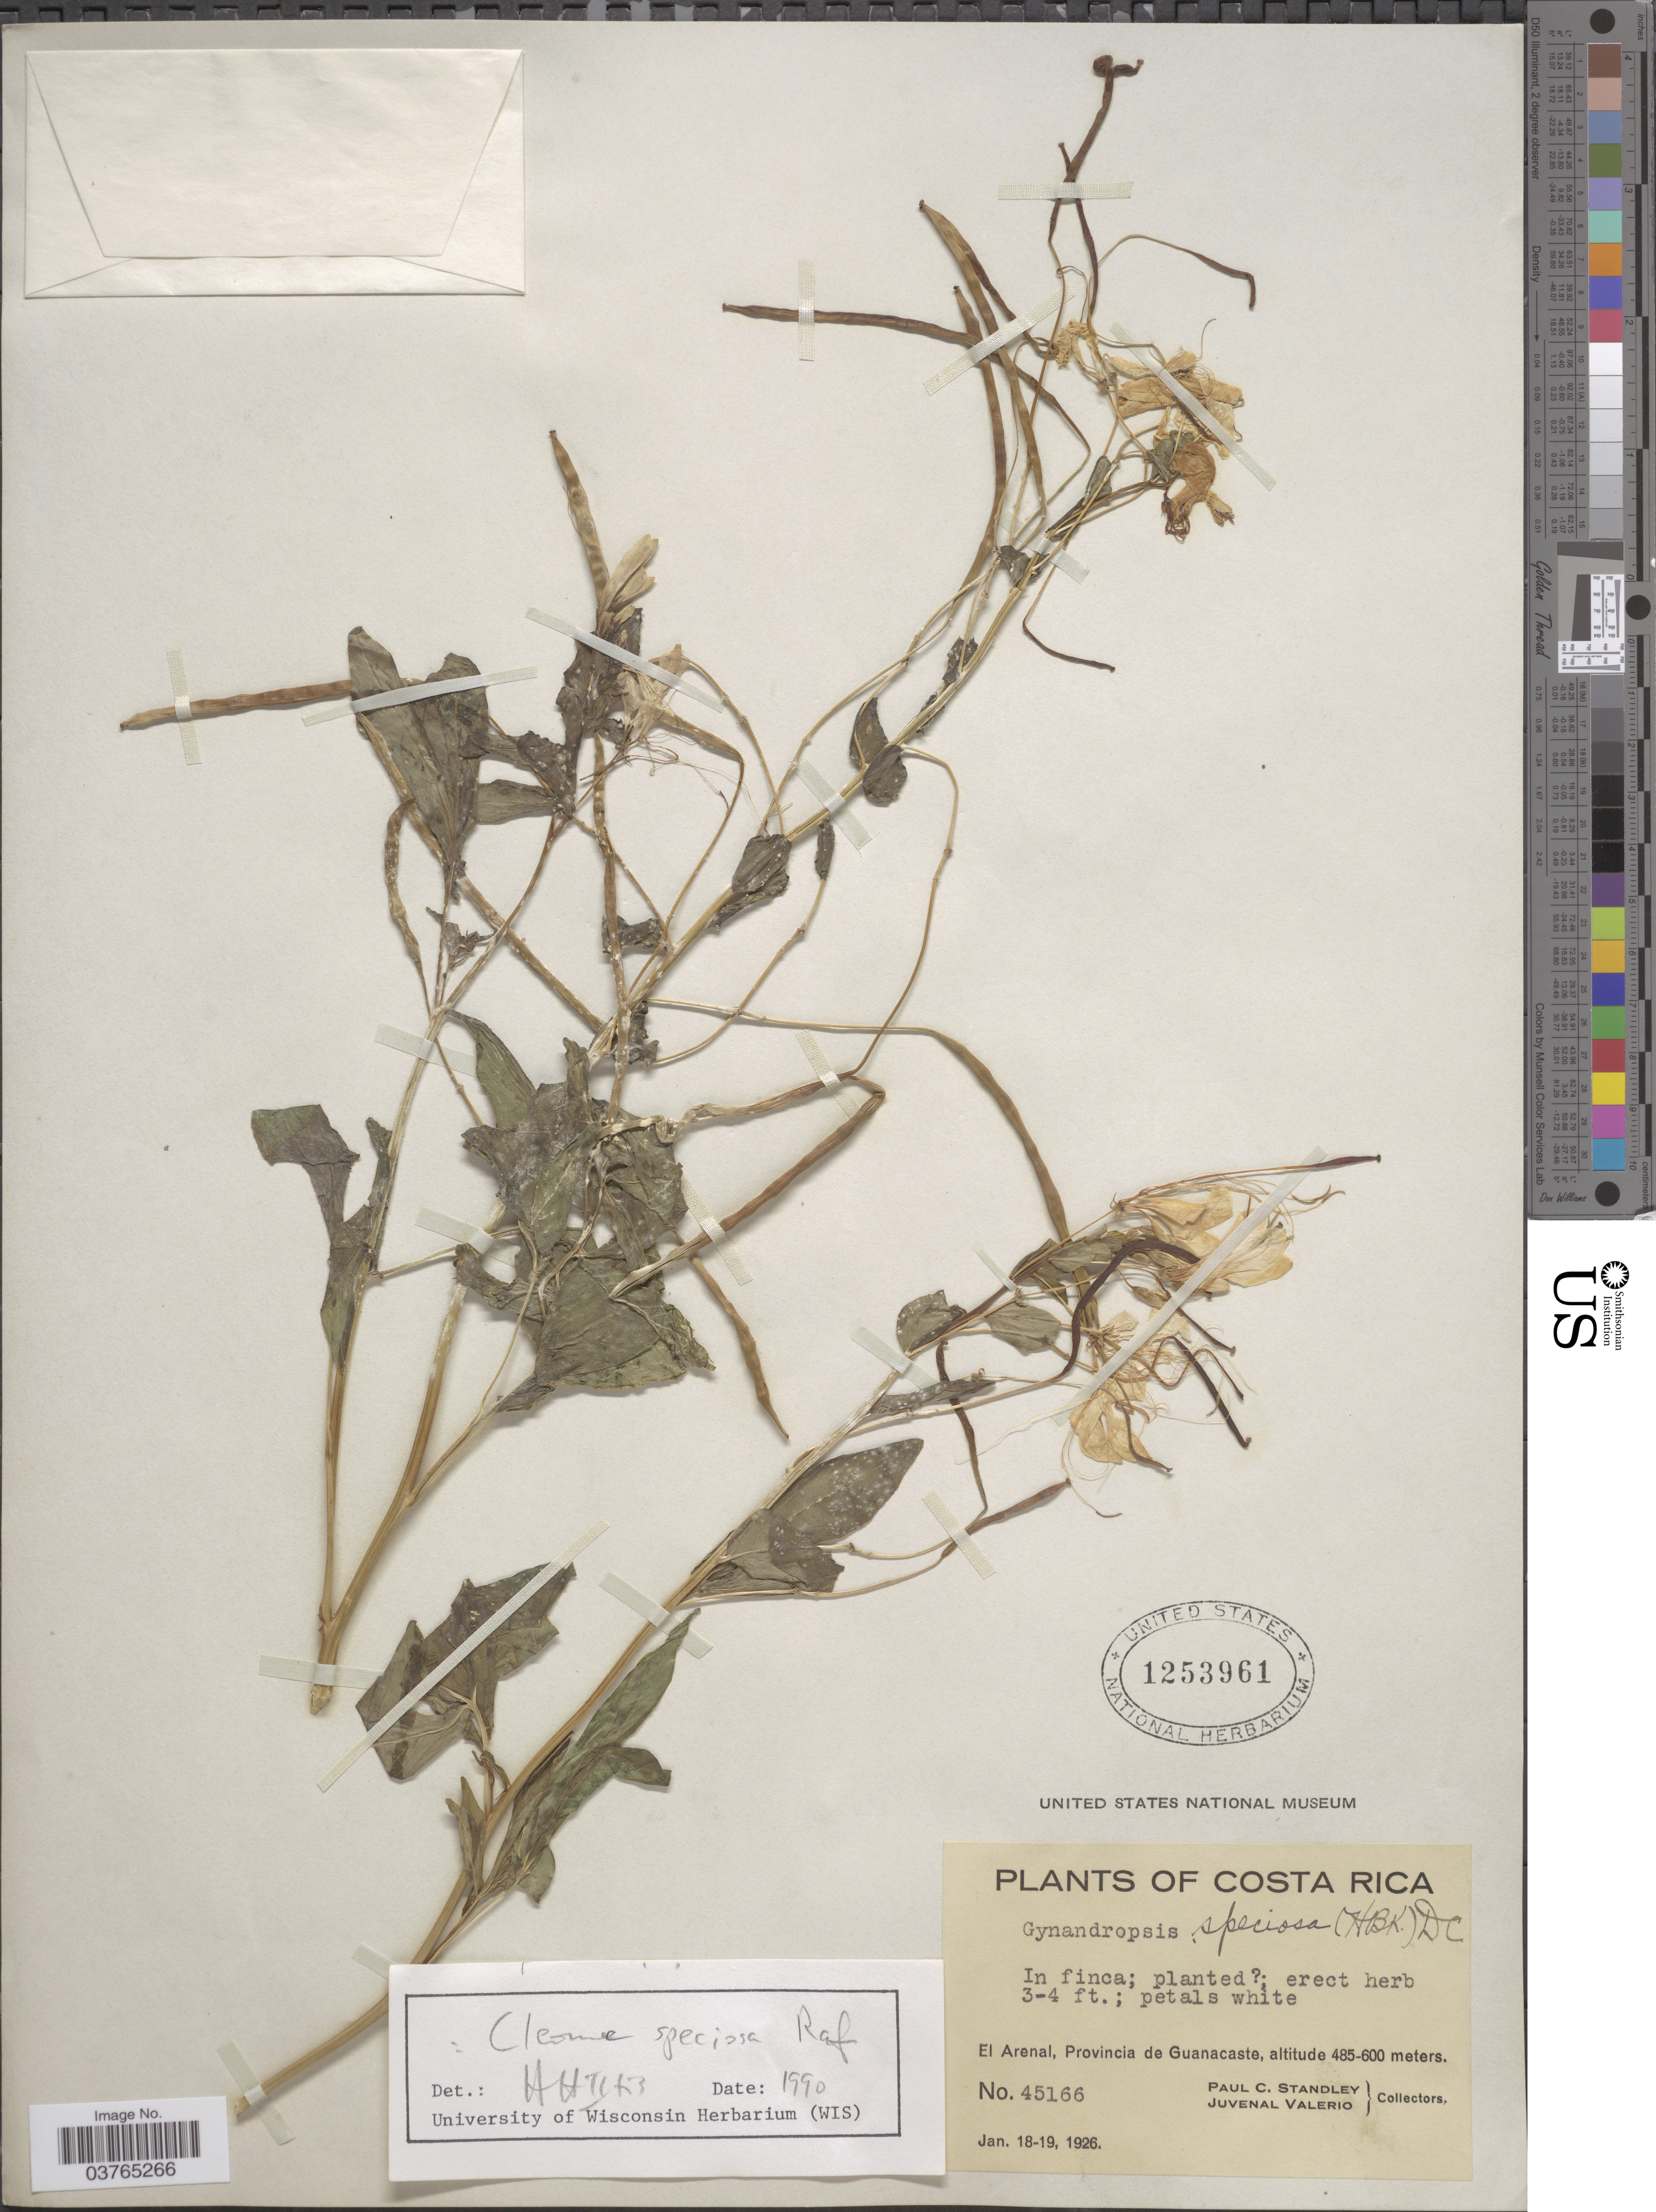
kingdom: Plantae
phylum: Tracheophyta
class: Magnoliopsida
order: Brassicales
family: Cleomaceae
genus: Cleoserrata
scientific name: Cleoserrata speciosa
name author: (Raf.) Iltis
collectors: P. C. Standley & J. Valerio R.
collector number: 45166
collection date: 1926-01-18/1926-01-19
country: Costa Rica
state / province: Guanacaste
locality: El Arenal.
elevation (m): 485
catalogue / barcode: US 1253961